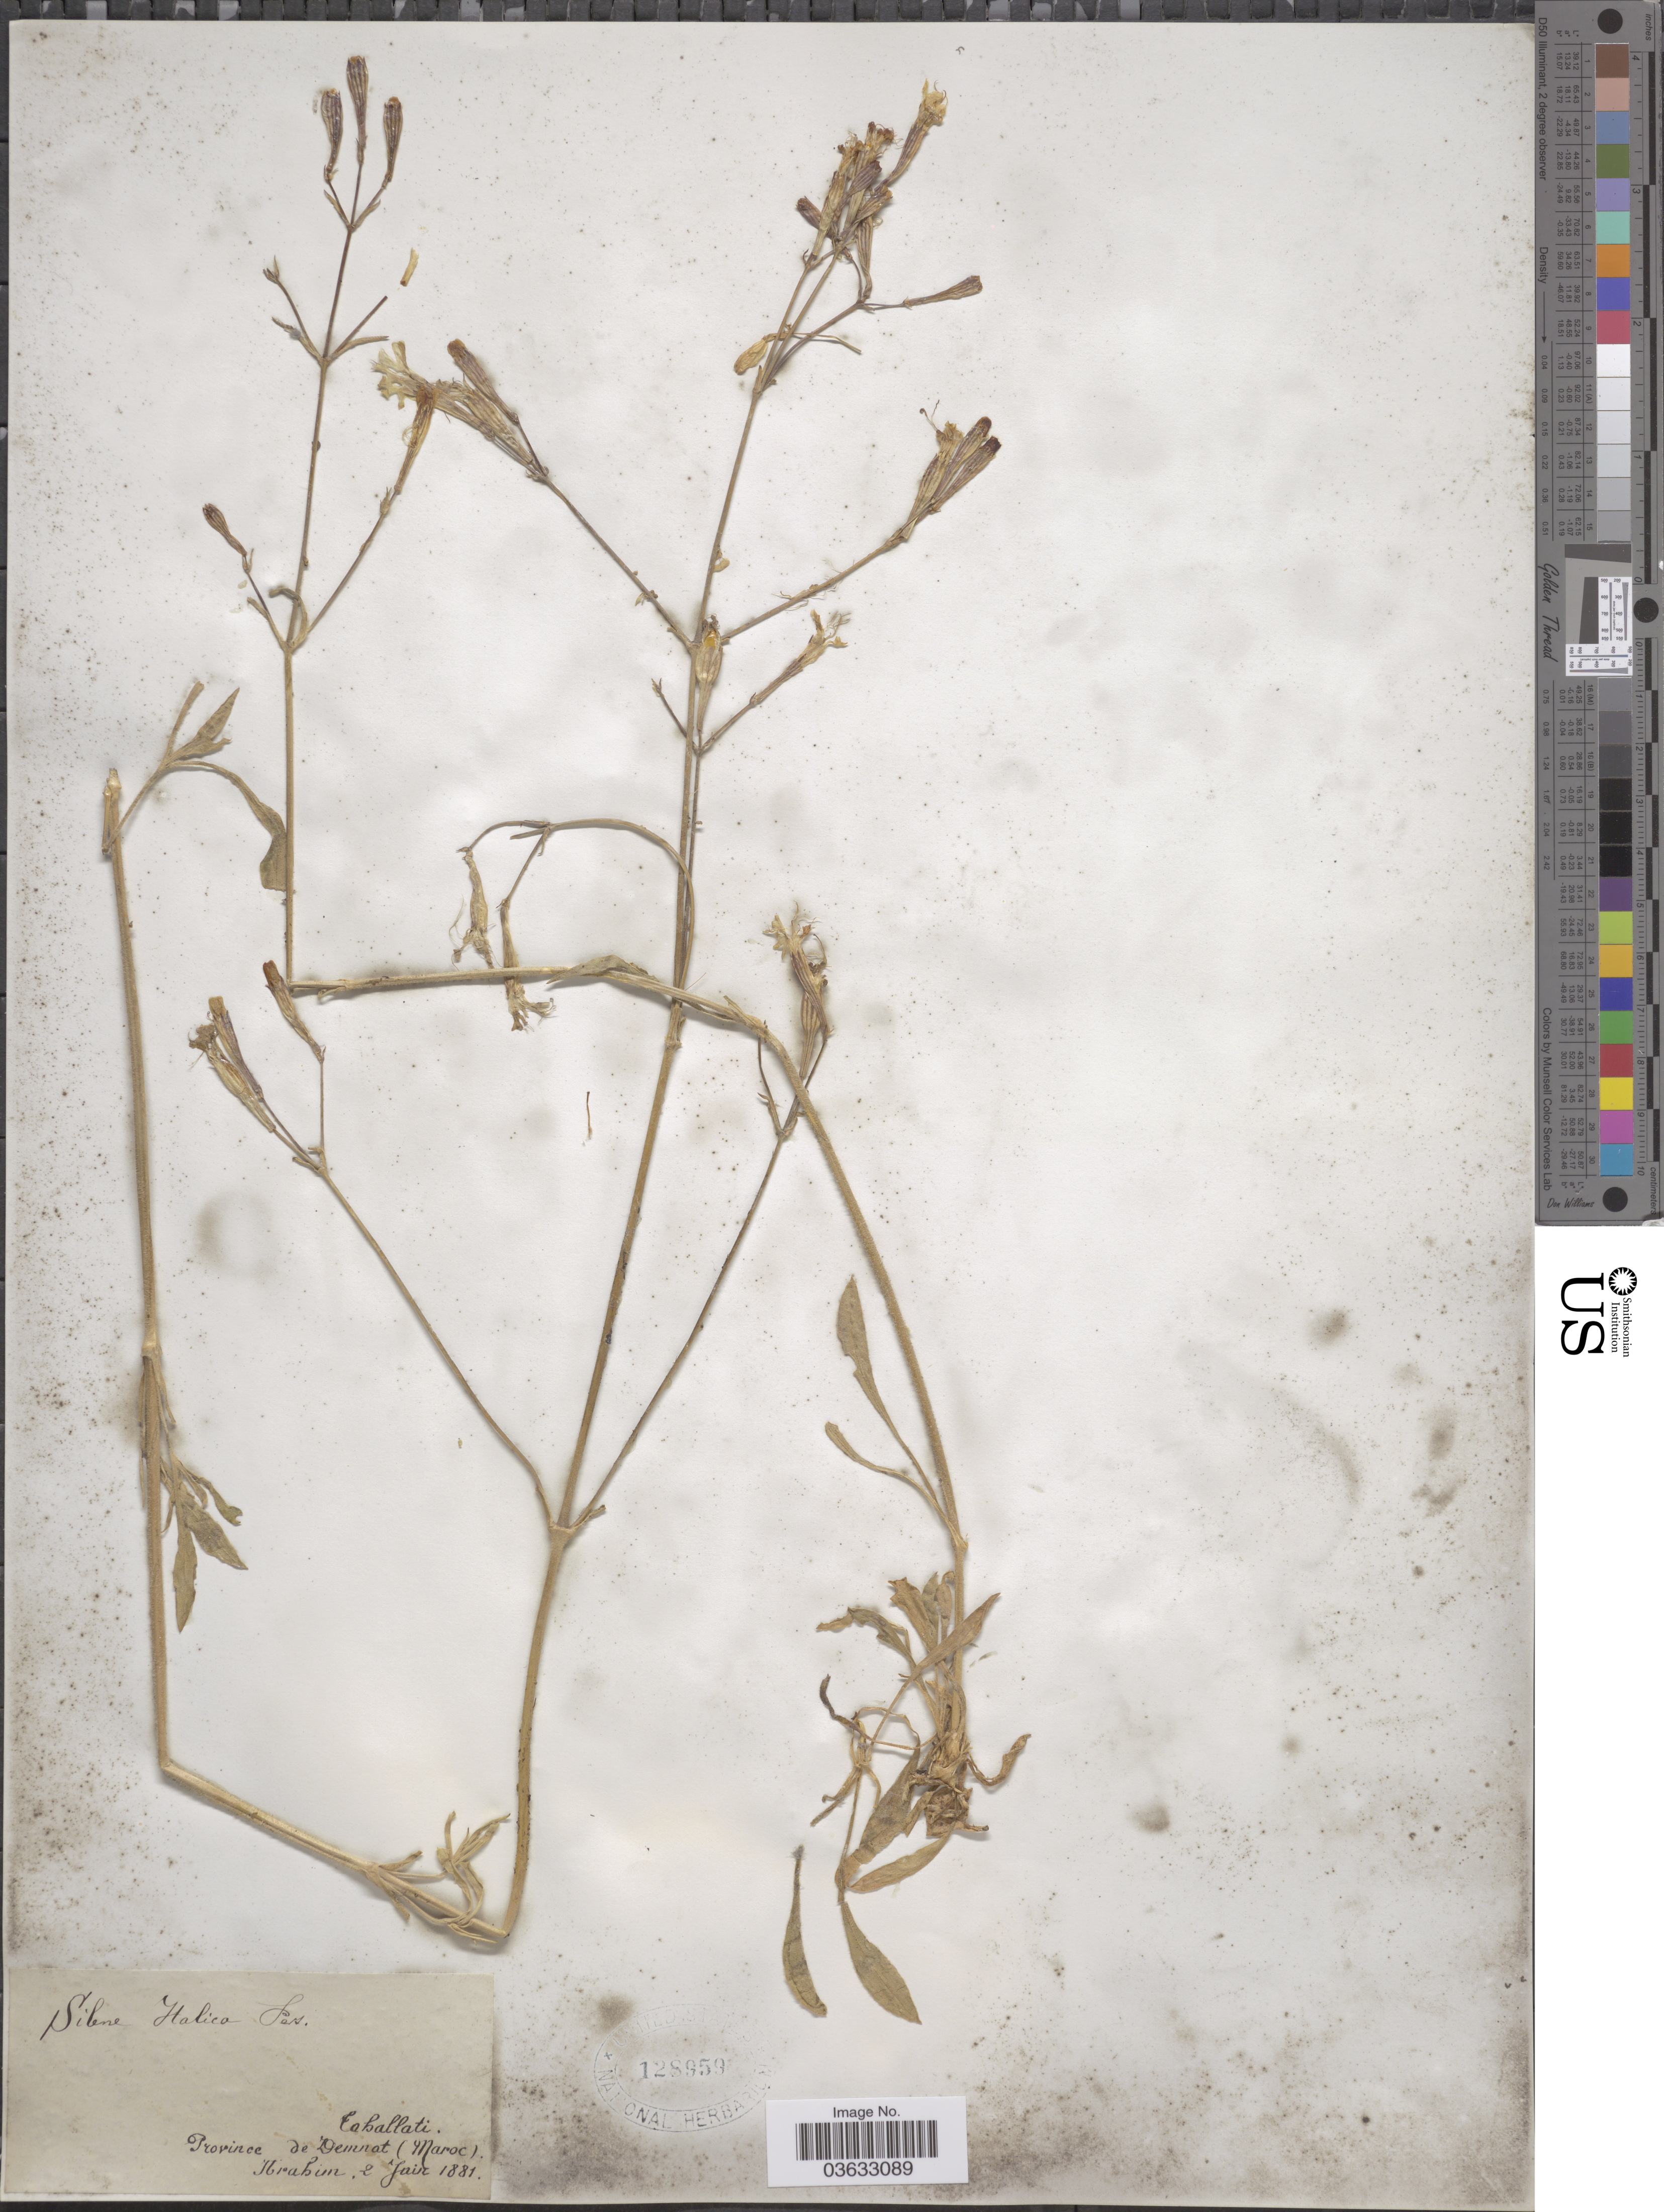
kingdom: Plantae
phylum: Tracheophyta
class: Magnoliopsida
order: Caryophyllales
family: Caryophyllaceae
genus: Silene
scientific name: Silene italica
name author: (L.) Pers.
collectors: Arabun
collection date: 1881-07-02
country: Morocco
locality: Caballati. Province de Demnat (Maroc).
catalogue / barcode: US 128959